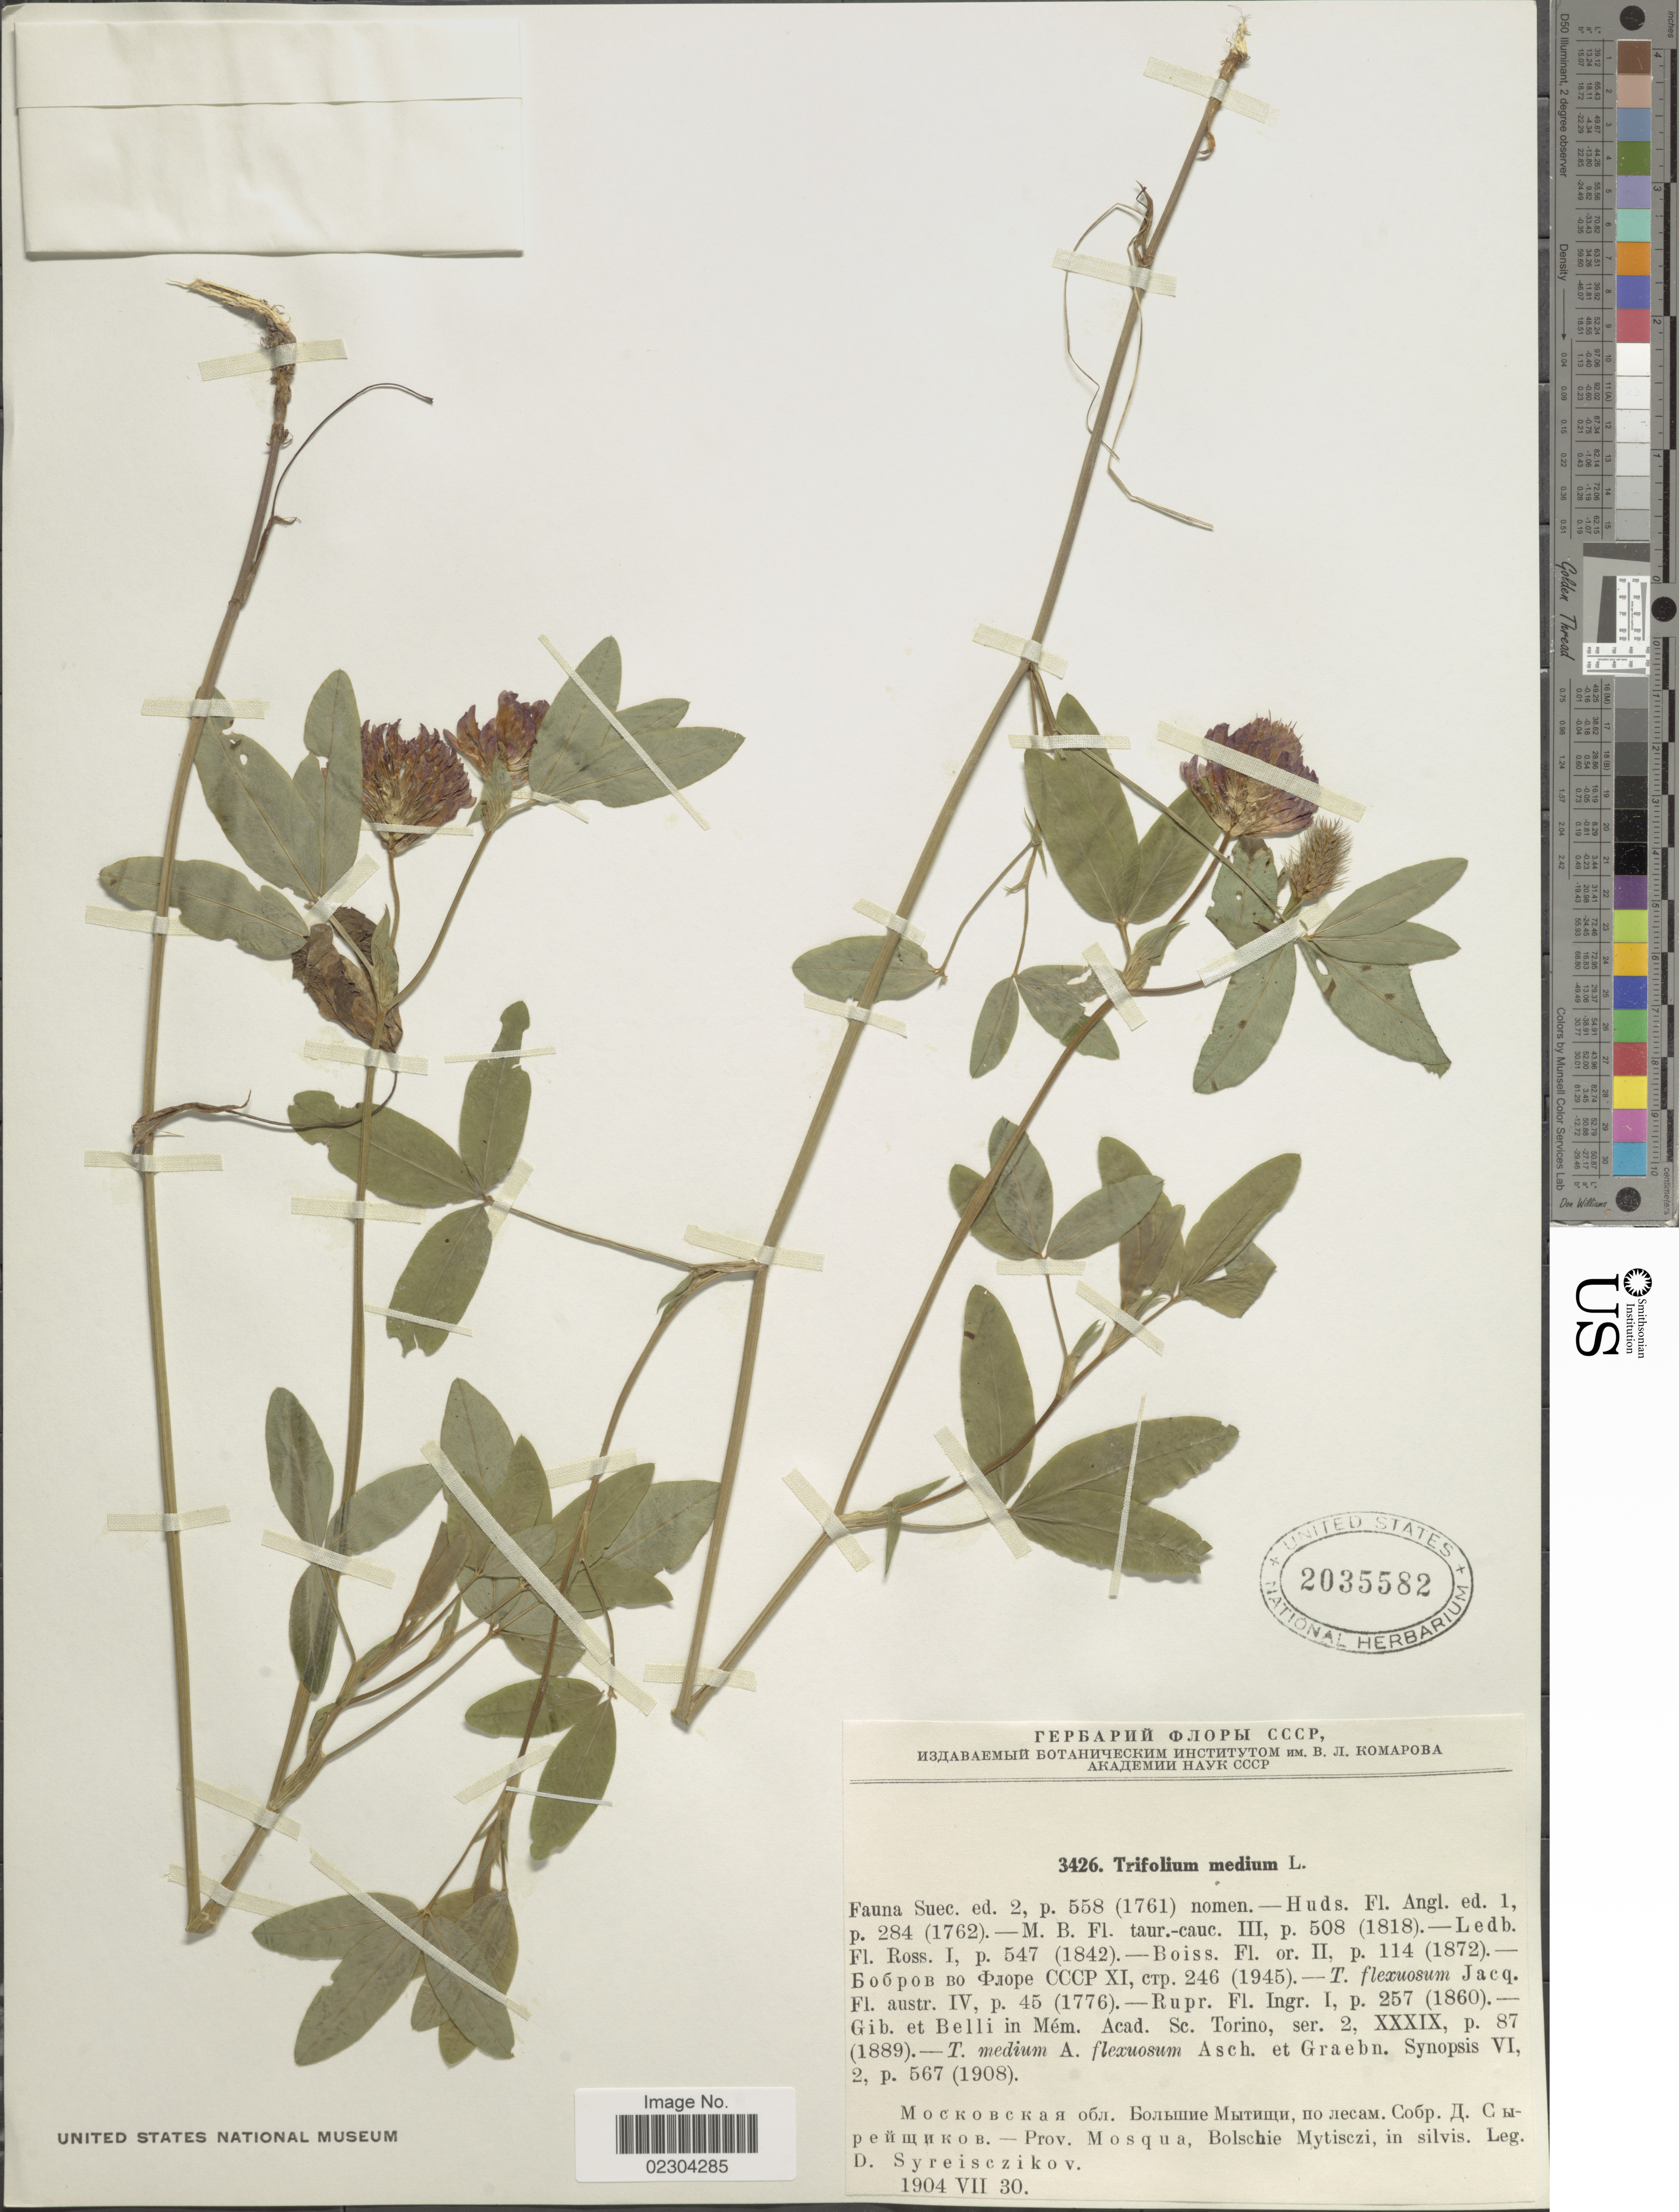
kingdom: Plantae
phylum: Tracheophyta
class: Magnoliopsida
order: Fabales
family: Fabaceae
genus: Trifolium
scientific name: Trifolium medium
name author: L.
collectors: D. Syreisczikov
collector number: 3426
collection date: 1904-07-30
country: Russian Federation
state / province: Moscow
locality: Prov. Mosqua, Bolschie Mytisczi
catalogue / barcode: US 2035582